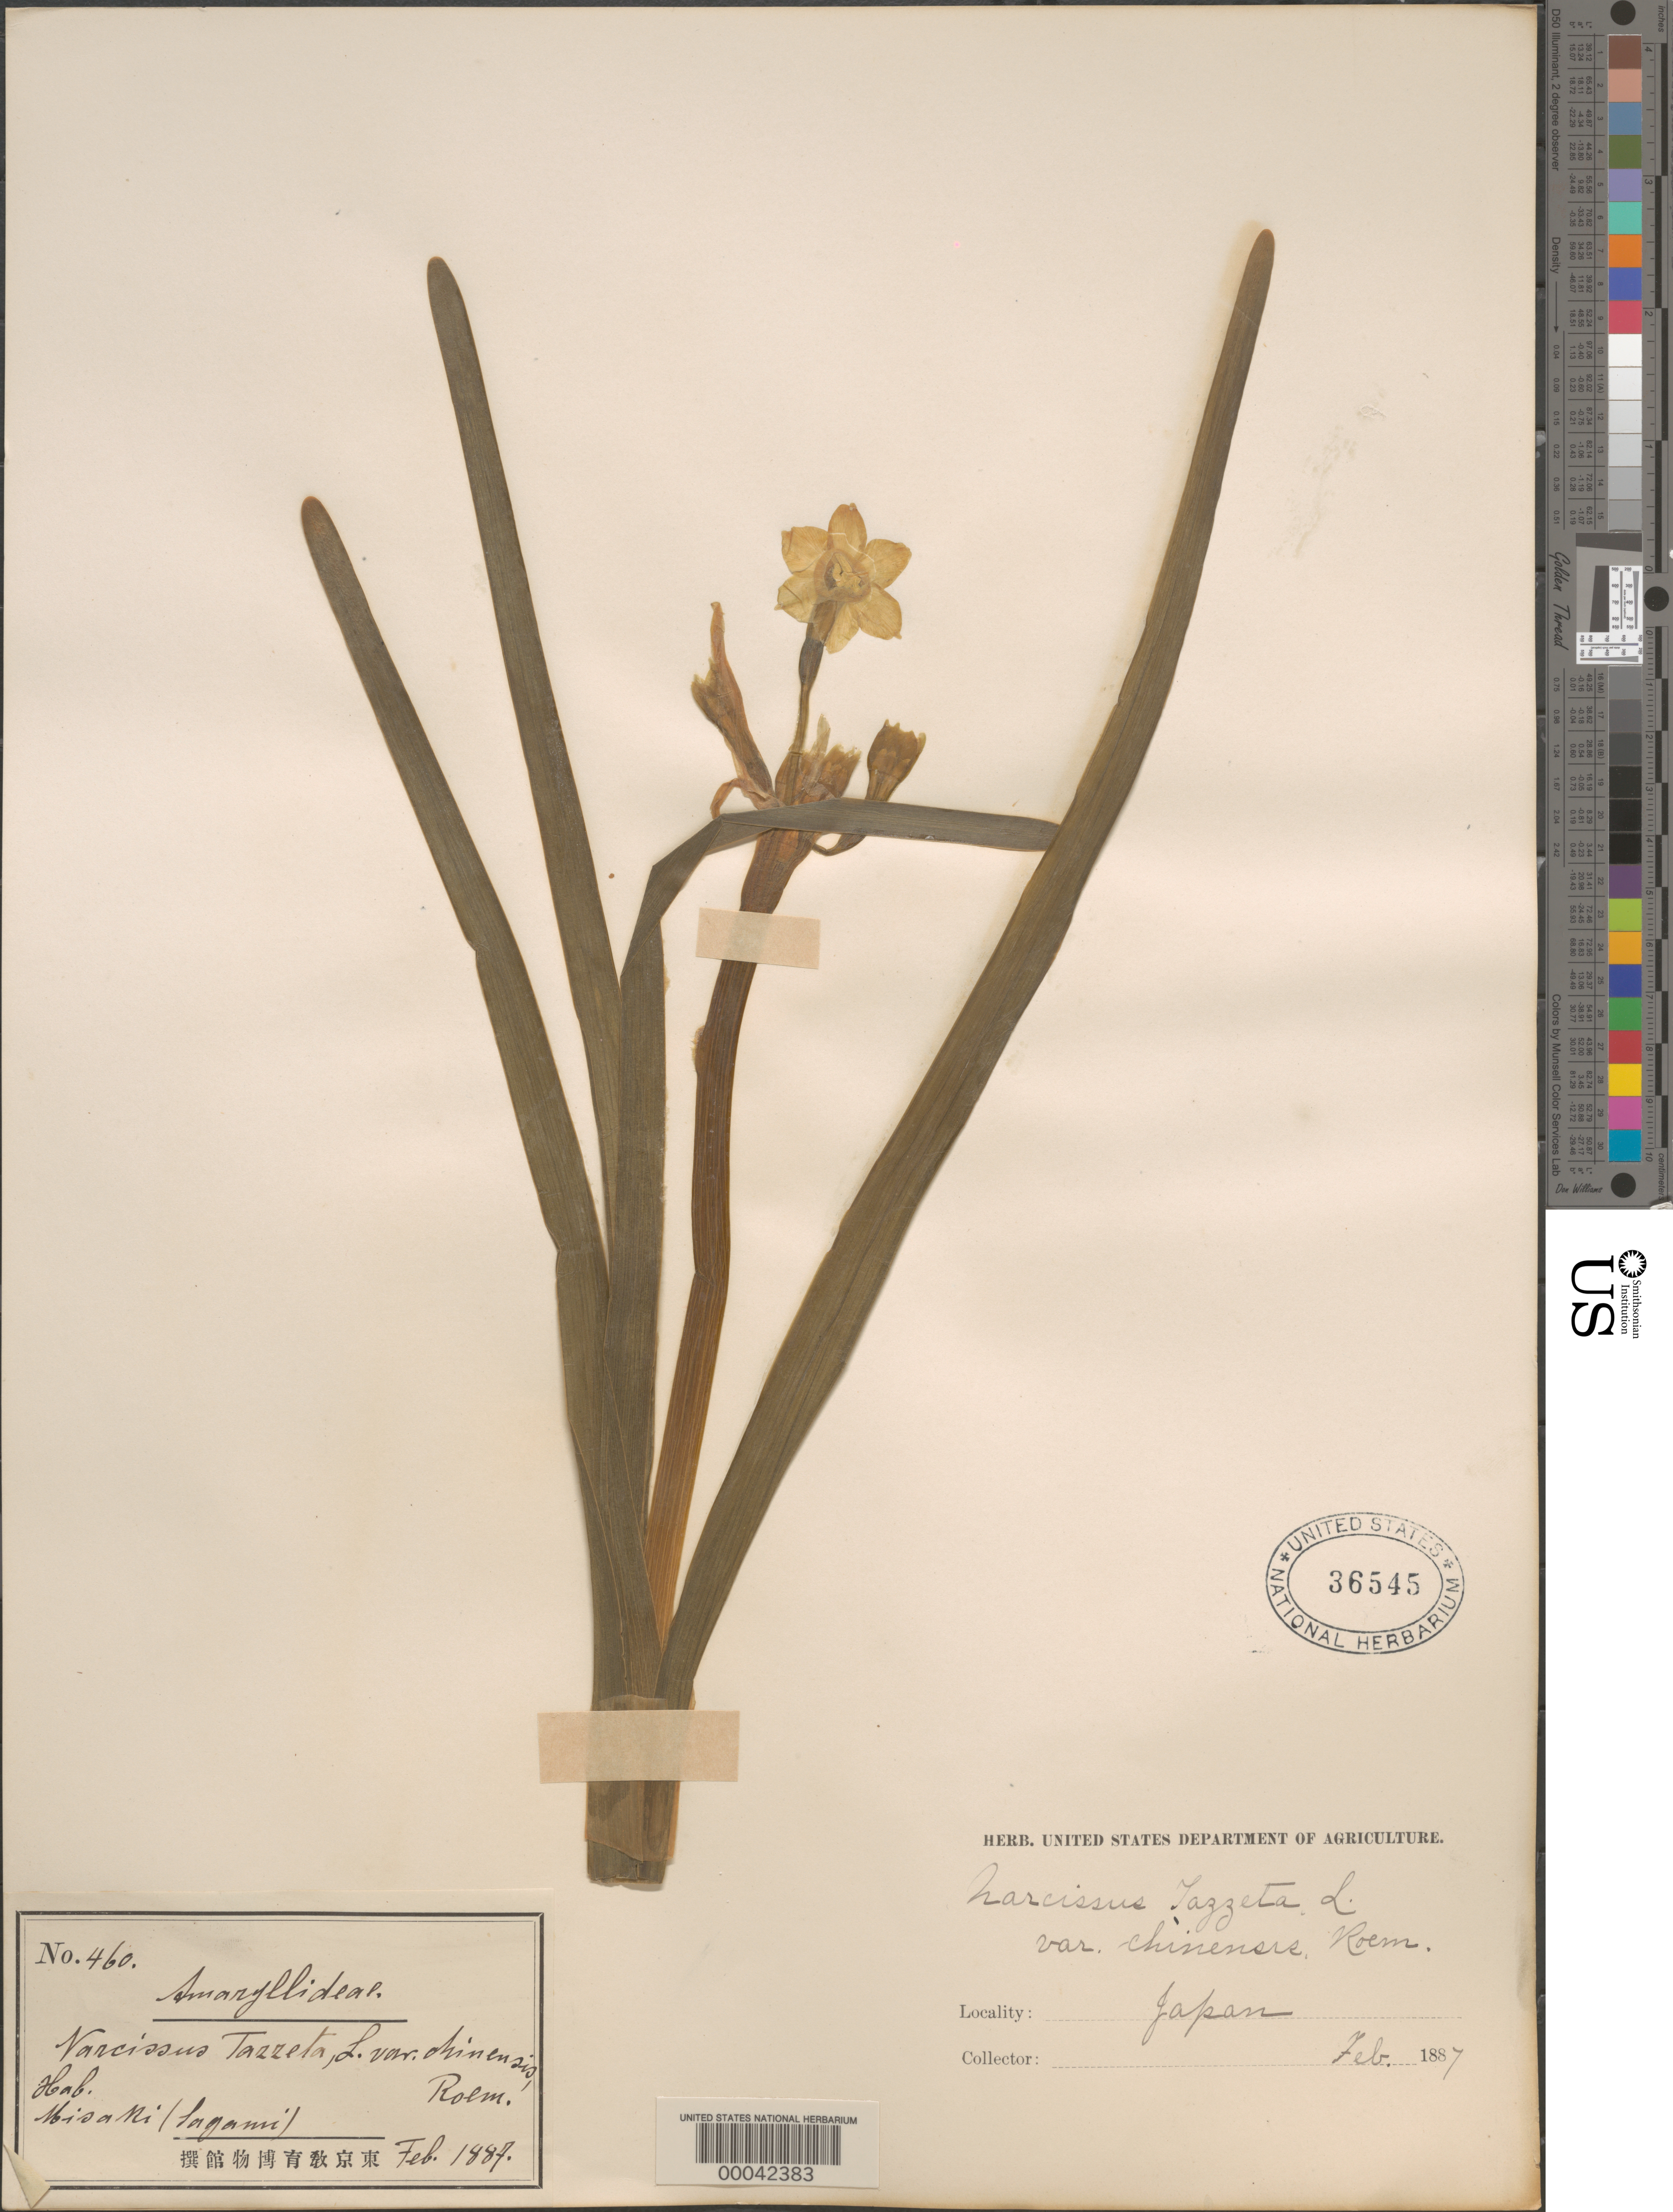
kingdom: Plantae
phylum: Tracheophyta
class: Liliopsida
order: Asparagales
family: Amaryllidaceae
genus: Narcissus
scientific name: Narcissus tazetta var. chinensis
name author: M. Roem.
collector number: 460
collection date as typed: Feb 1887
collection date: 1887-02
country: Japan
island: Honshu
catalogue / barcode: US 36545